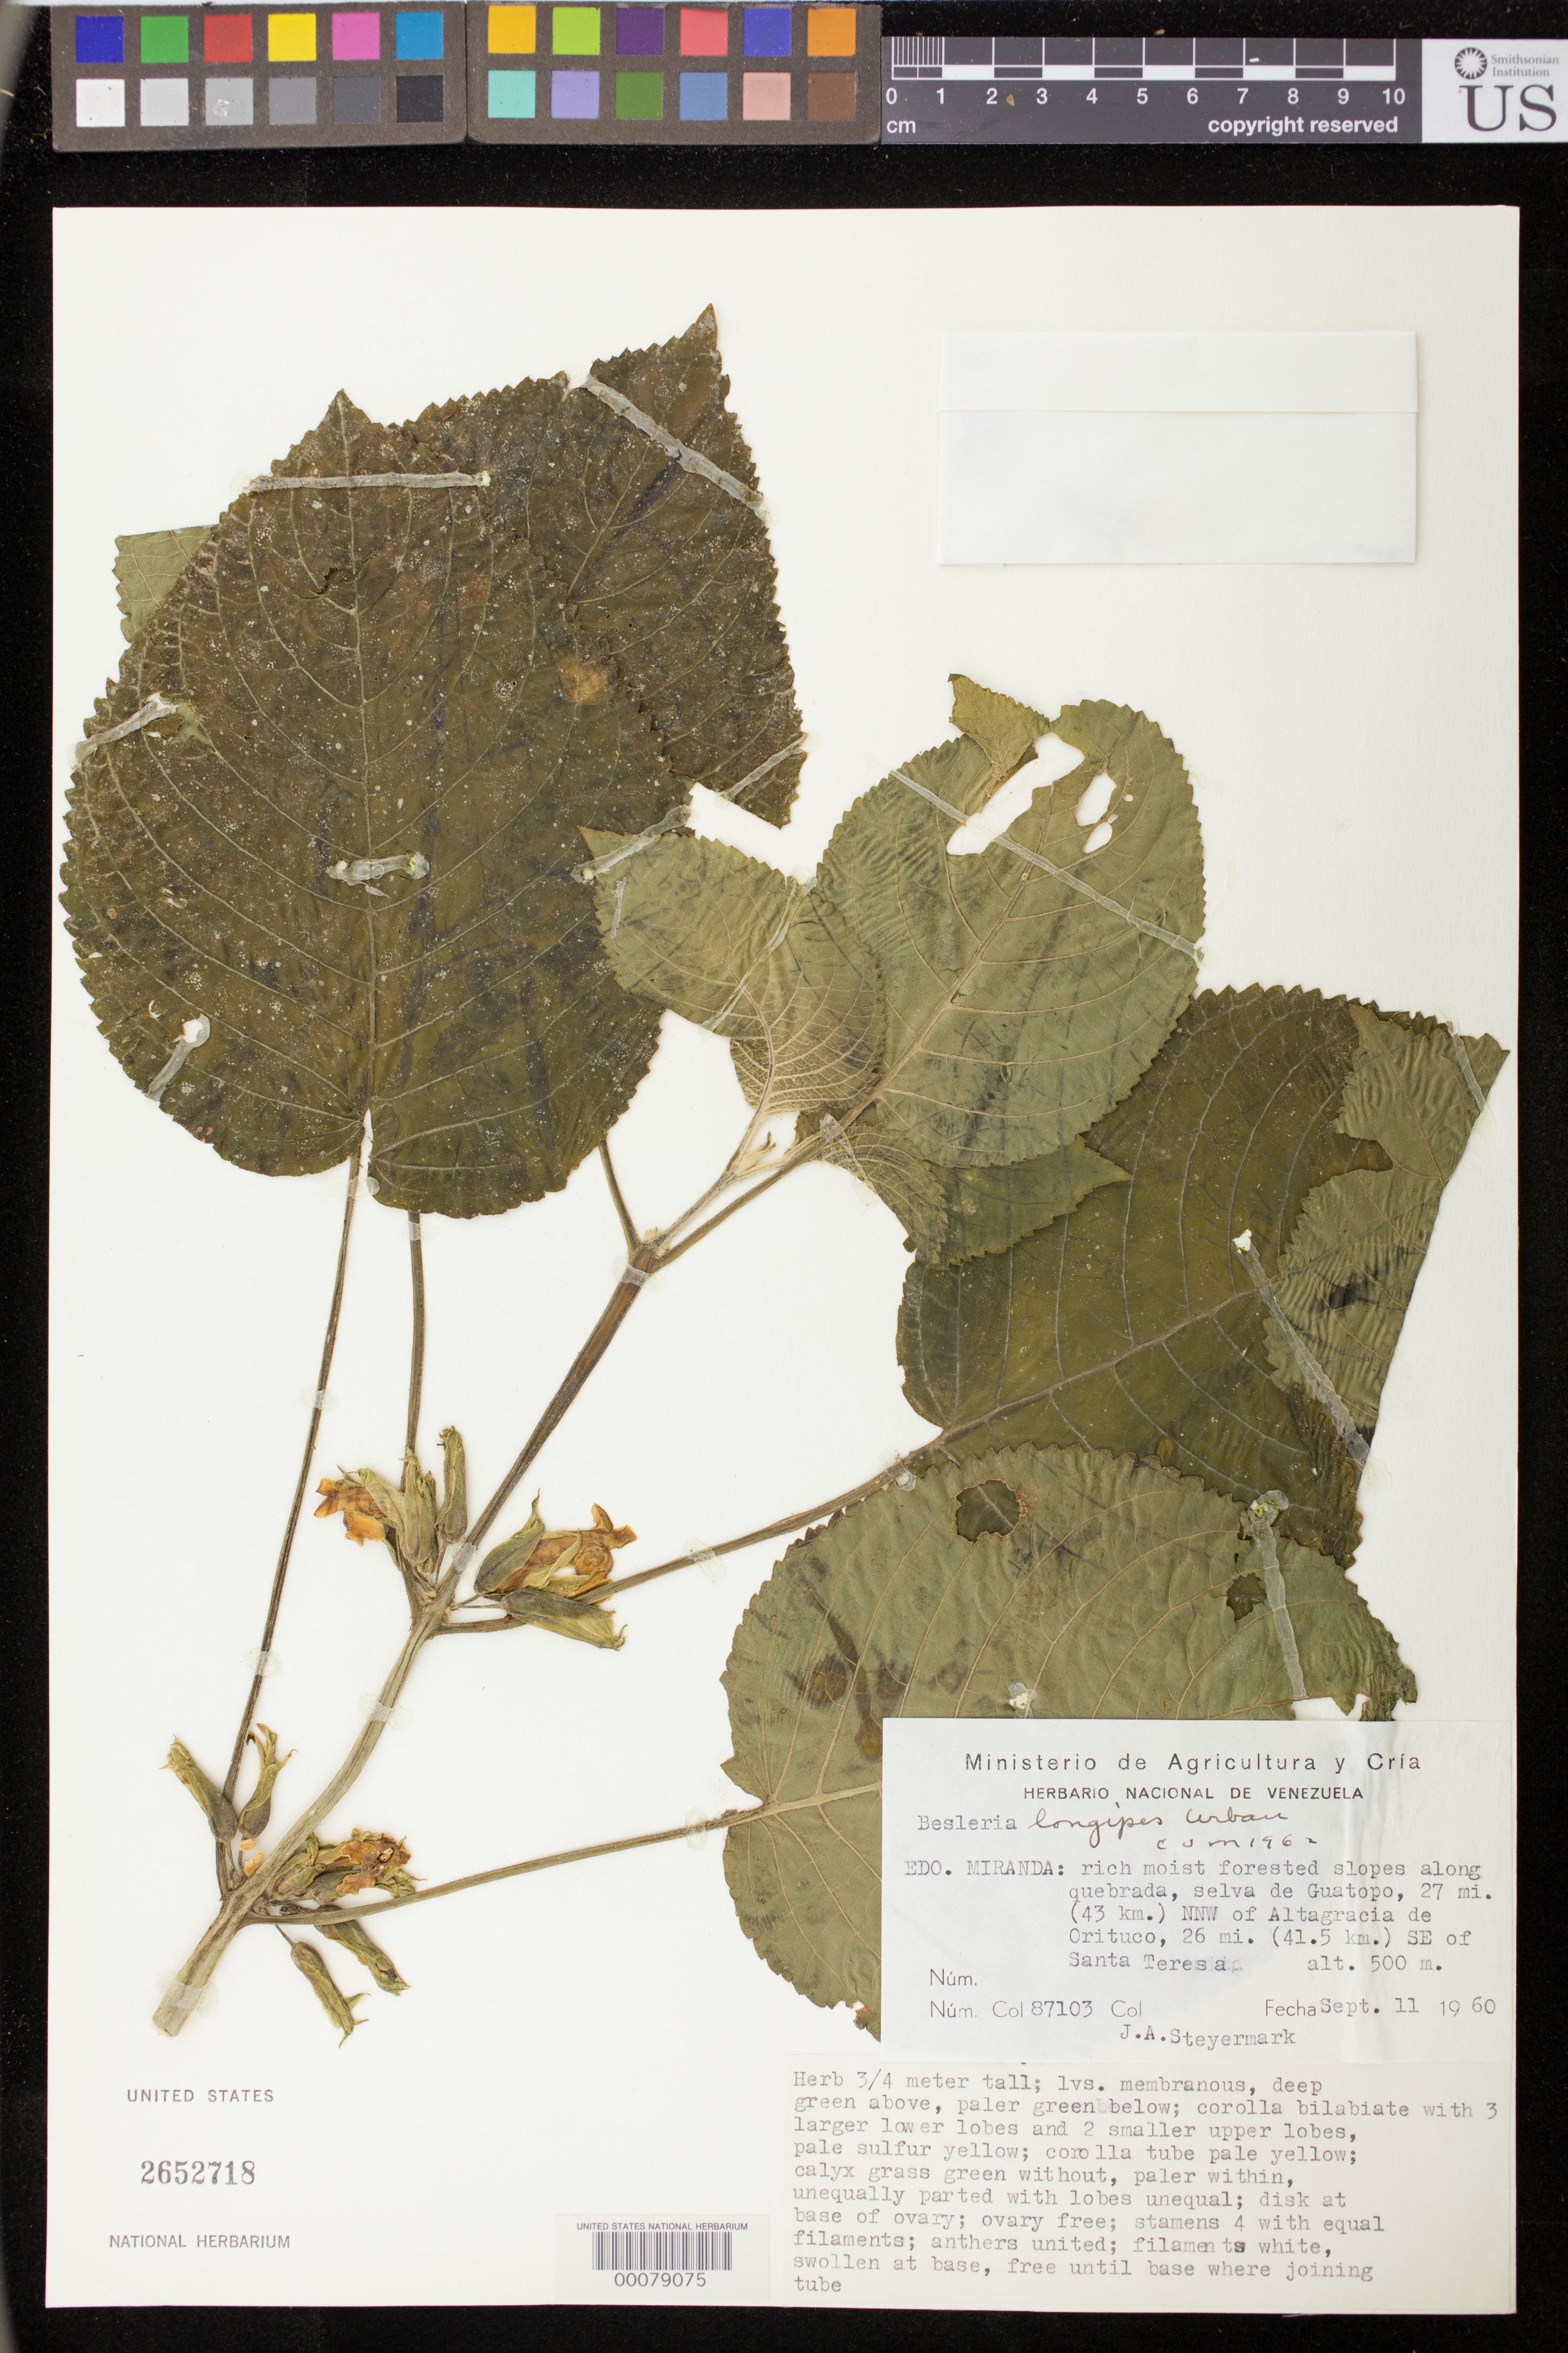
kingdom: Plantae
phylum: Tracheophyta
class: Magnoliopsida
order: Lamiales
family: Gesneriaceae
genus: Besleria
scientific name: Besleria longipes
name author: Urb.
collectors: J. Steyermark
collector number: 87103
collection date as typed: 11 Sep 1960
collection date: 1960-09-11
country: Venezuela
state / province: Miranda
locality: Along quebrada, selva de Guatopo, 27 mi (43 km) NNW of Alta- Gracia de Orituco, 26 mi (41.5 km) SE of Santa Teresa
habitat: Rich moist forested slopes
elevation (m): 500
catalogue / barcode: US 2652718